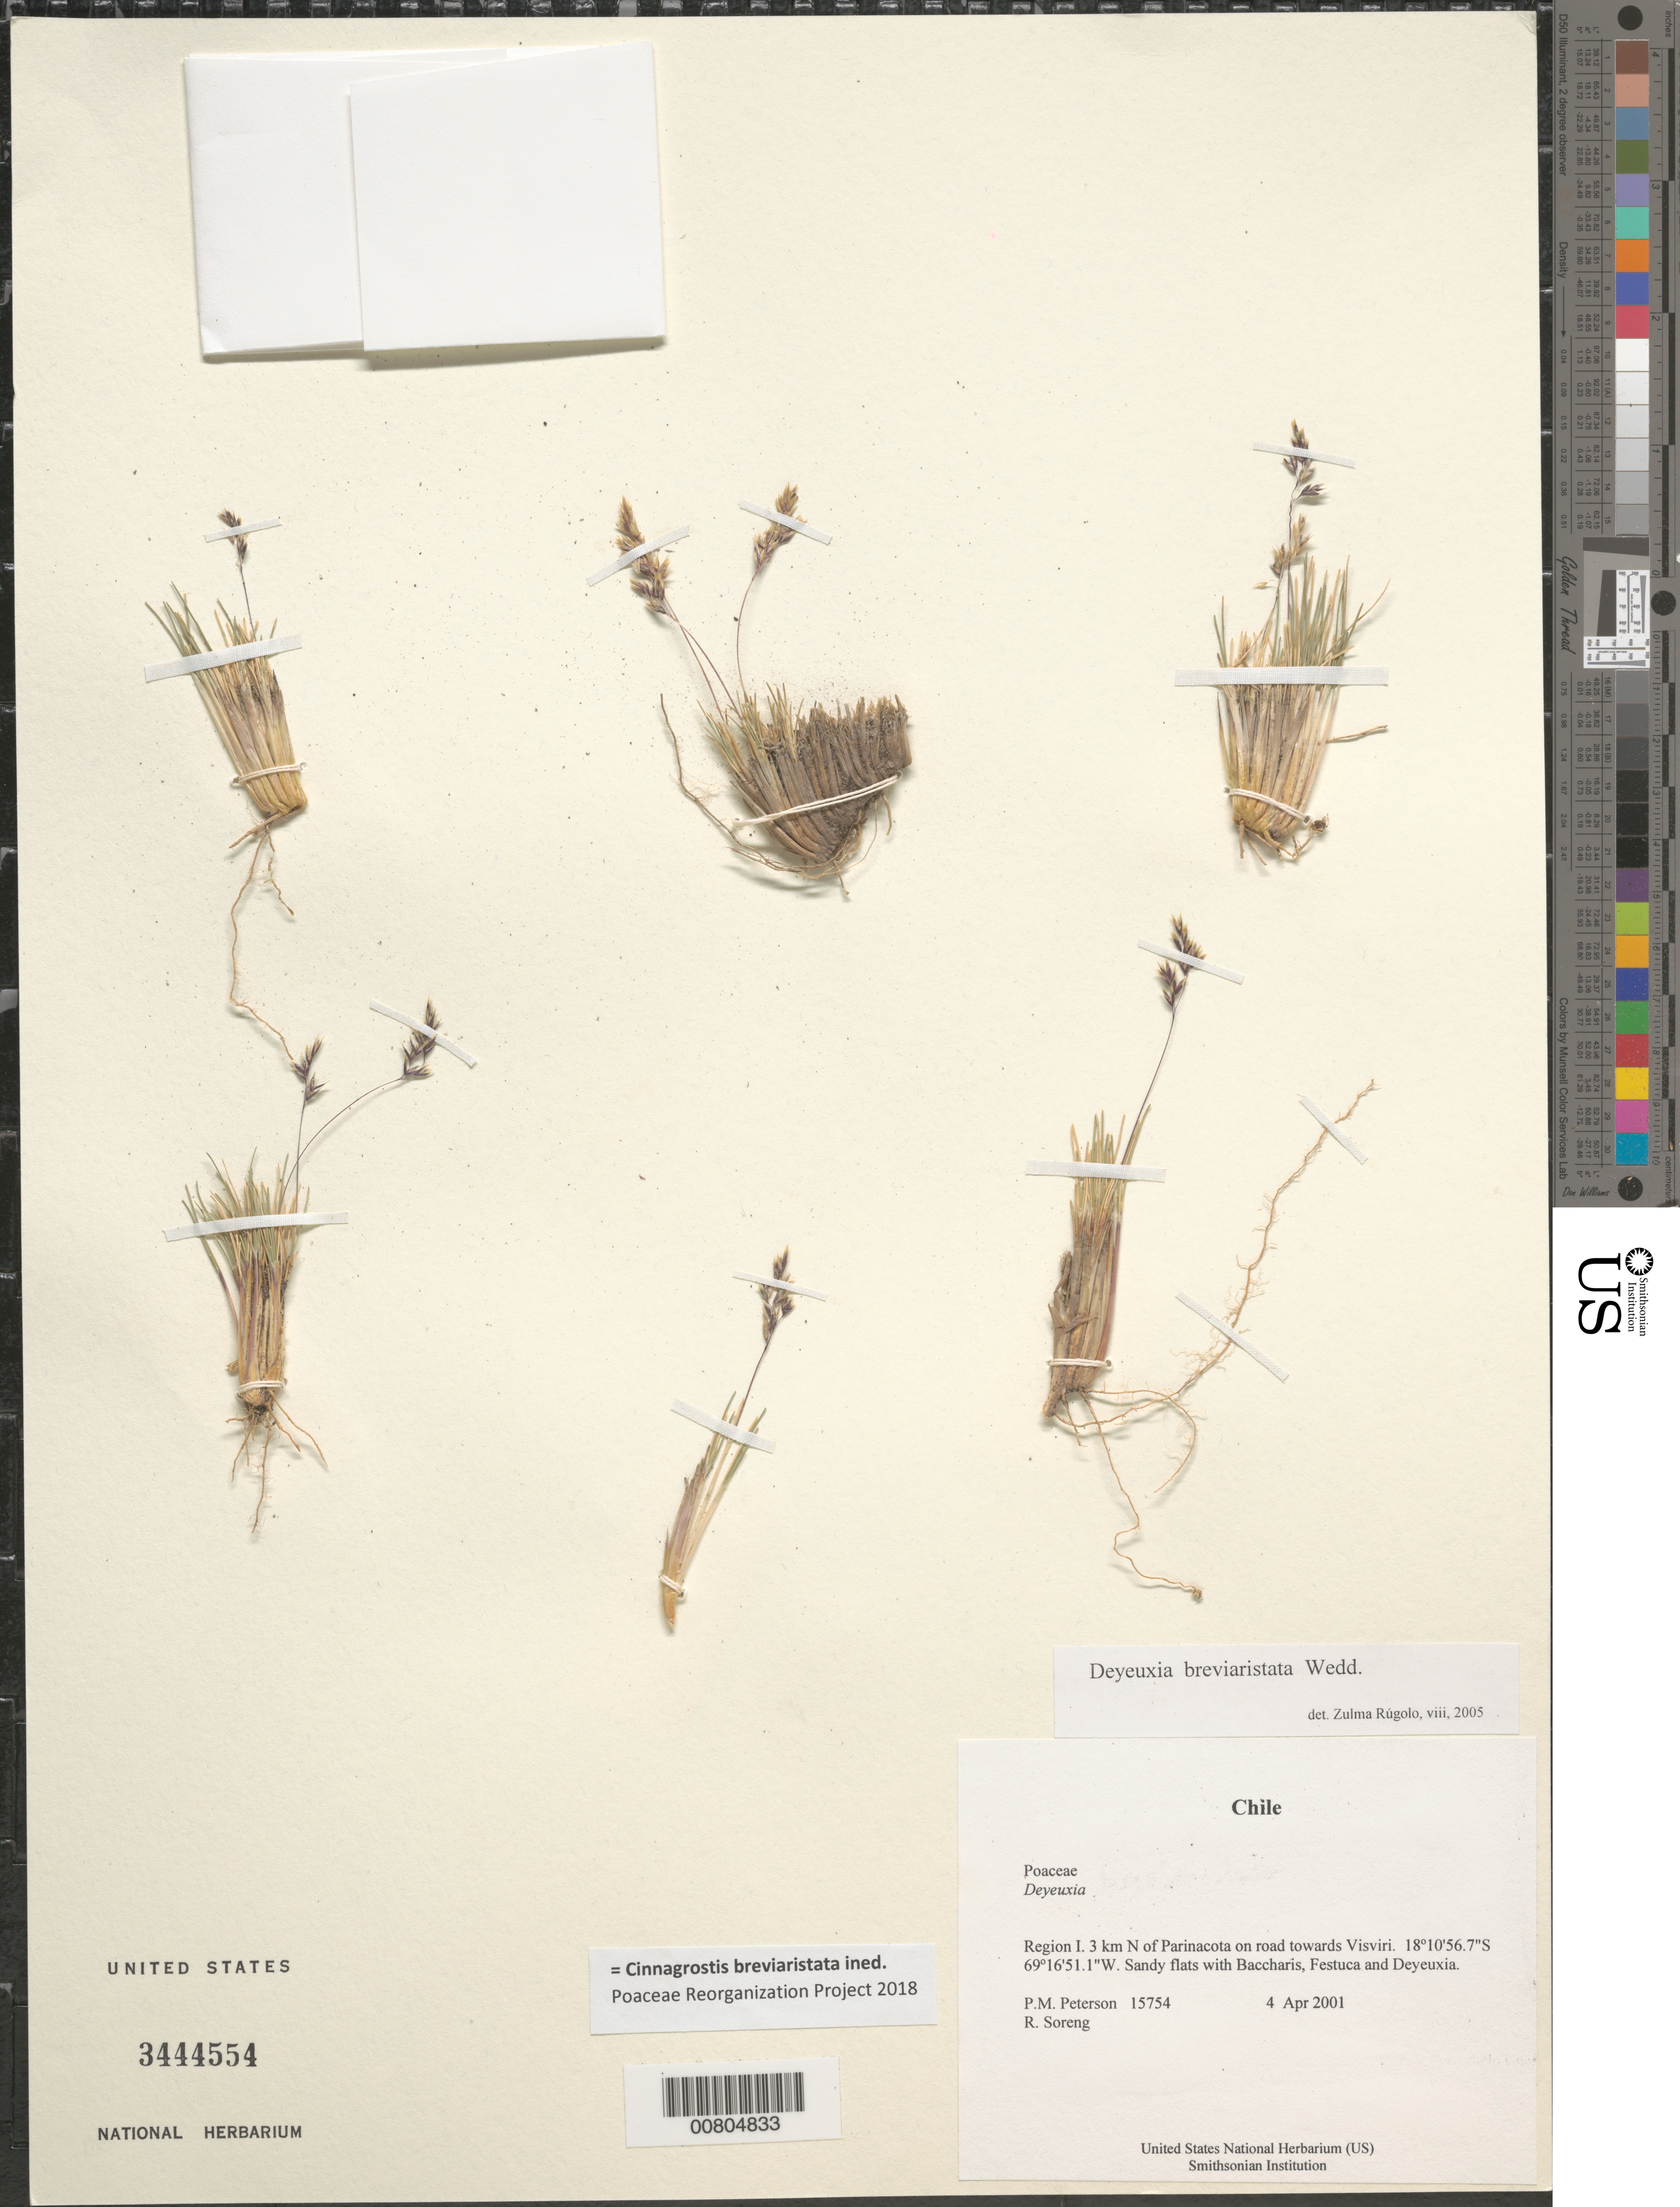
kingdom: Plantae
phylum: Tracheophyta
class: Liliopsida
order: Poales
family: Poaceae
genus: Cinnagrostis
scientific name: Cinnagrostis breviaristata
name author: (Wedd.) P.M. Peterson et al.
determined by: Poaceae Reorganization Project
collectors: P. M. Peterson & R. J. Soreng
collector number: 15754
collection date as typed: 04 Apr 2001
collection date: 2001-04-04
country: Chile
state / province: Tarapacá (I)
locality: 3 km N of Parinacota on road towards Visviri.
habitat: Sandy flats with Baccharis, Festuca and Deyeuxia.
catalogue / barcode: US 3444554